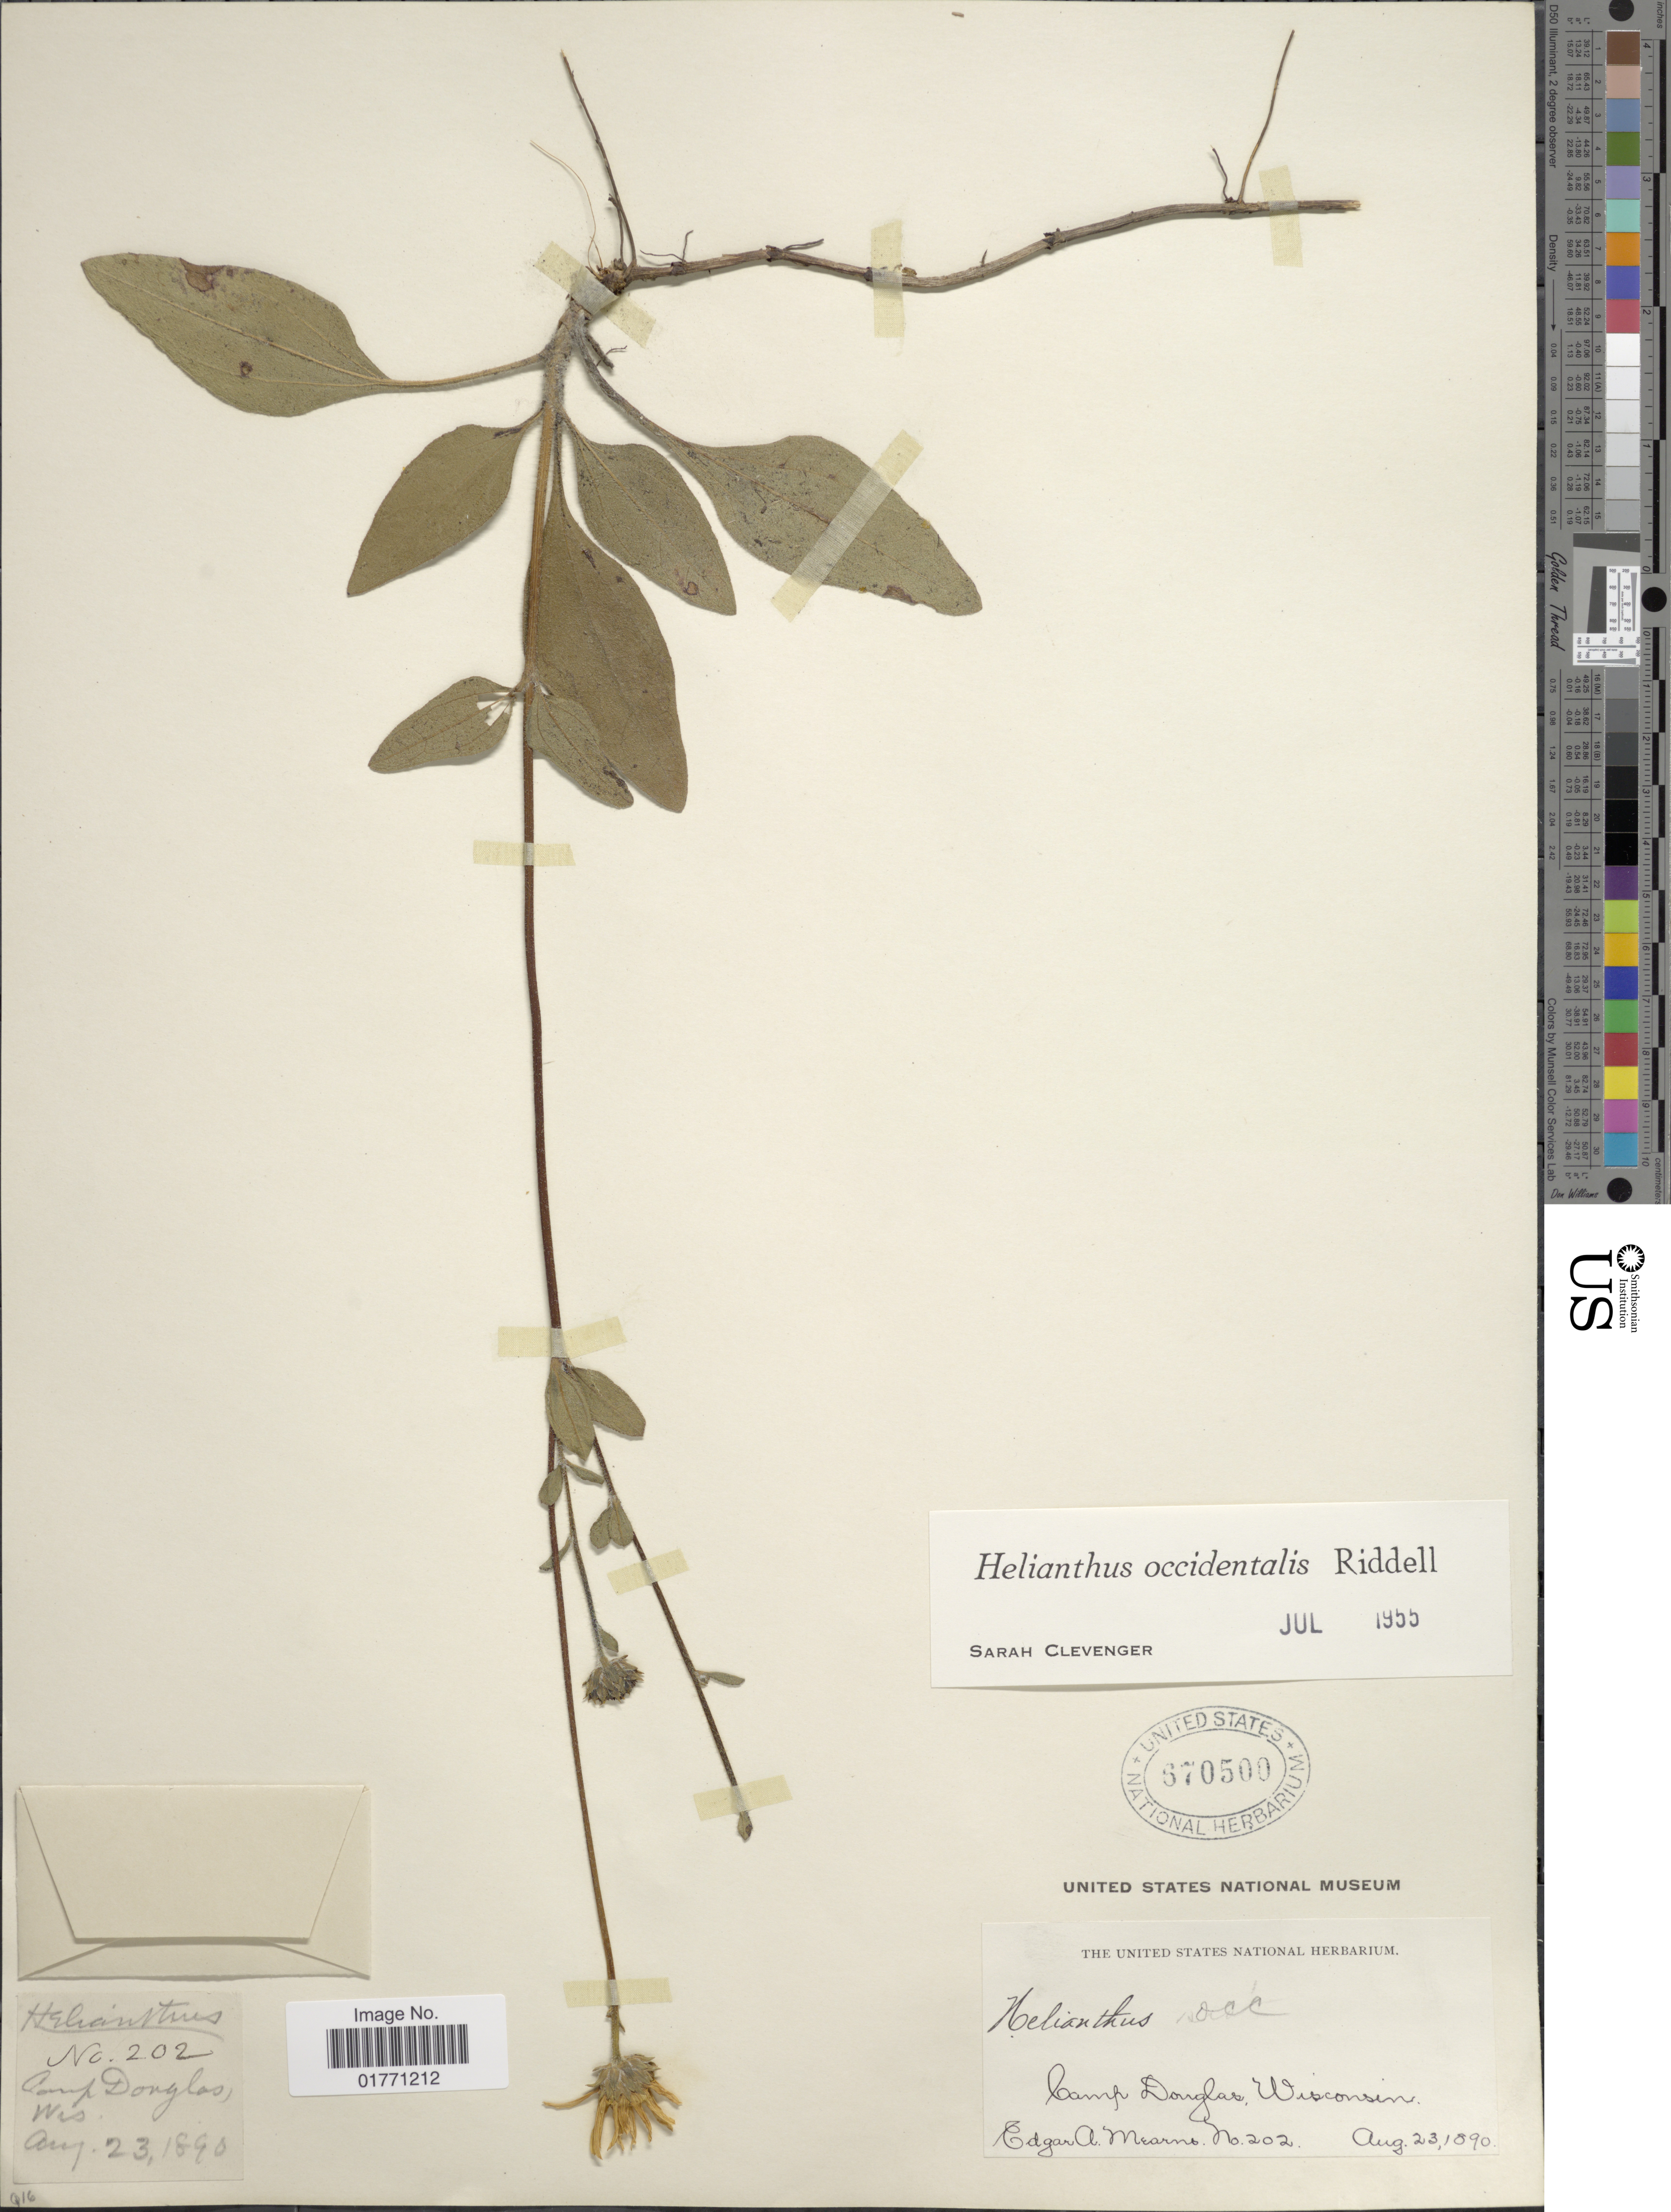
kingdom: Plantae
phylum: Tracheophyta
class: Magnoliopsida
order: Asterales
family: Asteraceae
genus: Helianthus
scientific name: Helianthus occidentalis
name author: Riddell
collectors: E. A. Mearns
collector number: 202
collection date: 1890-08-23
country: United States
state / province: Wisconsin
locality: Camp Douglas.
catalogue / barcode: US 670500